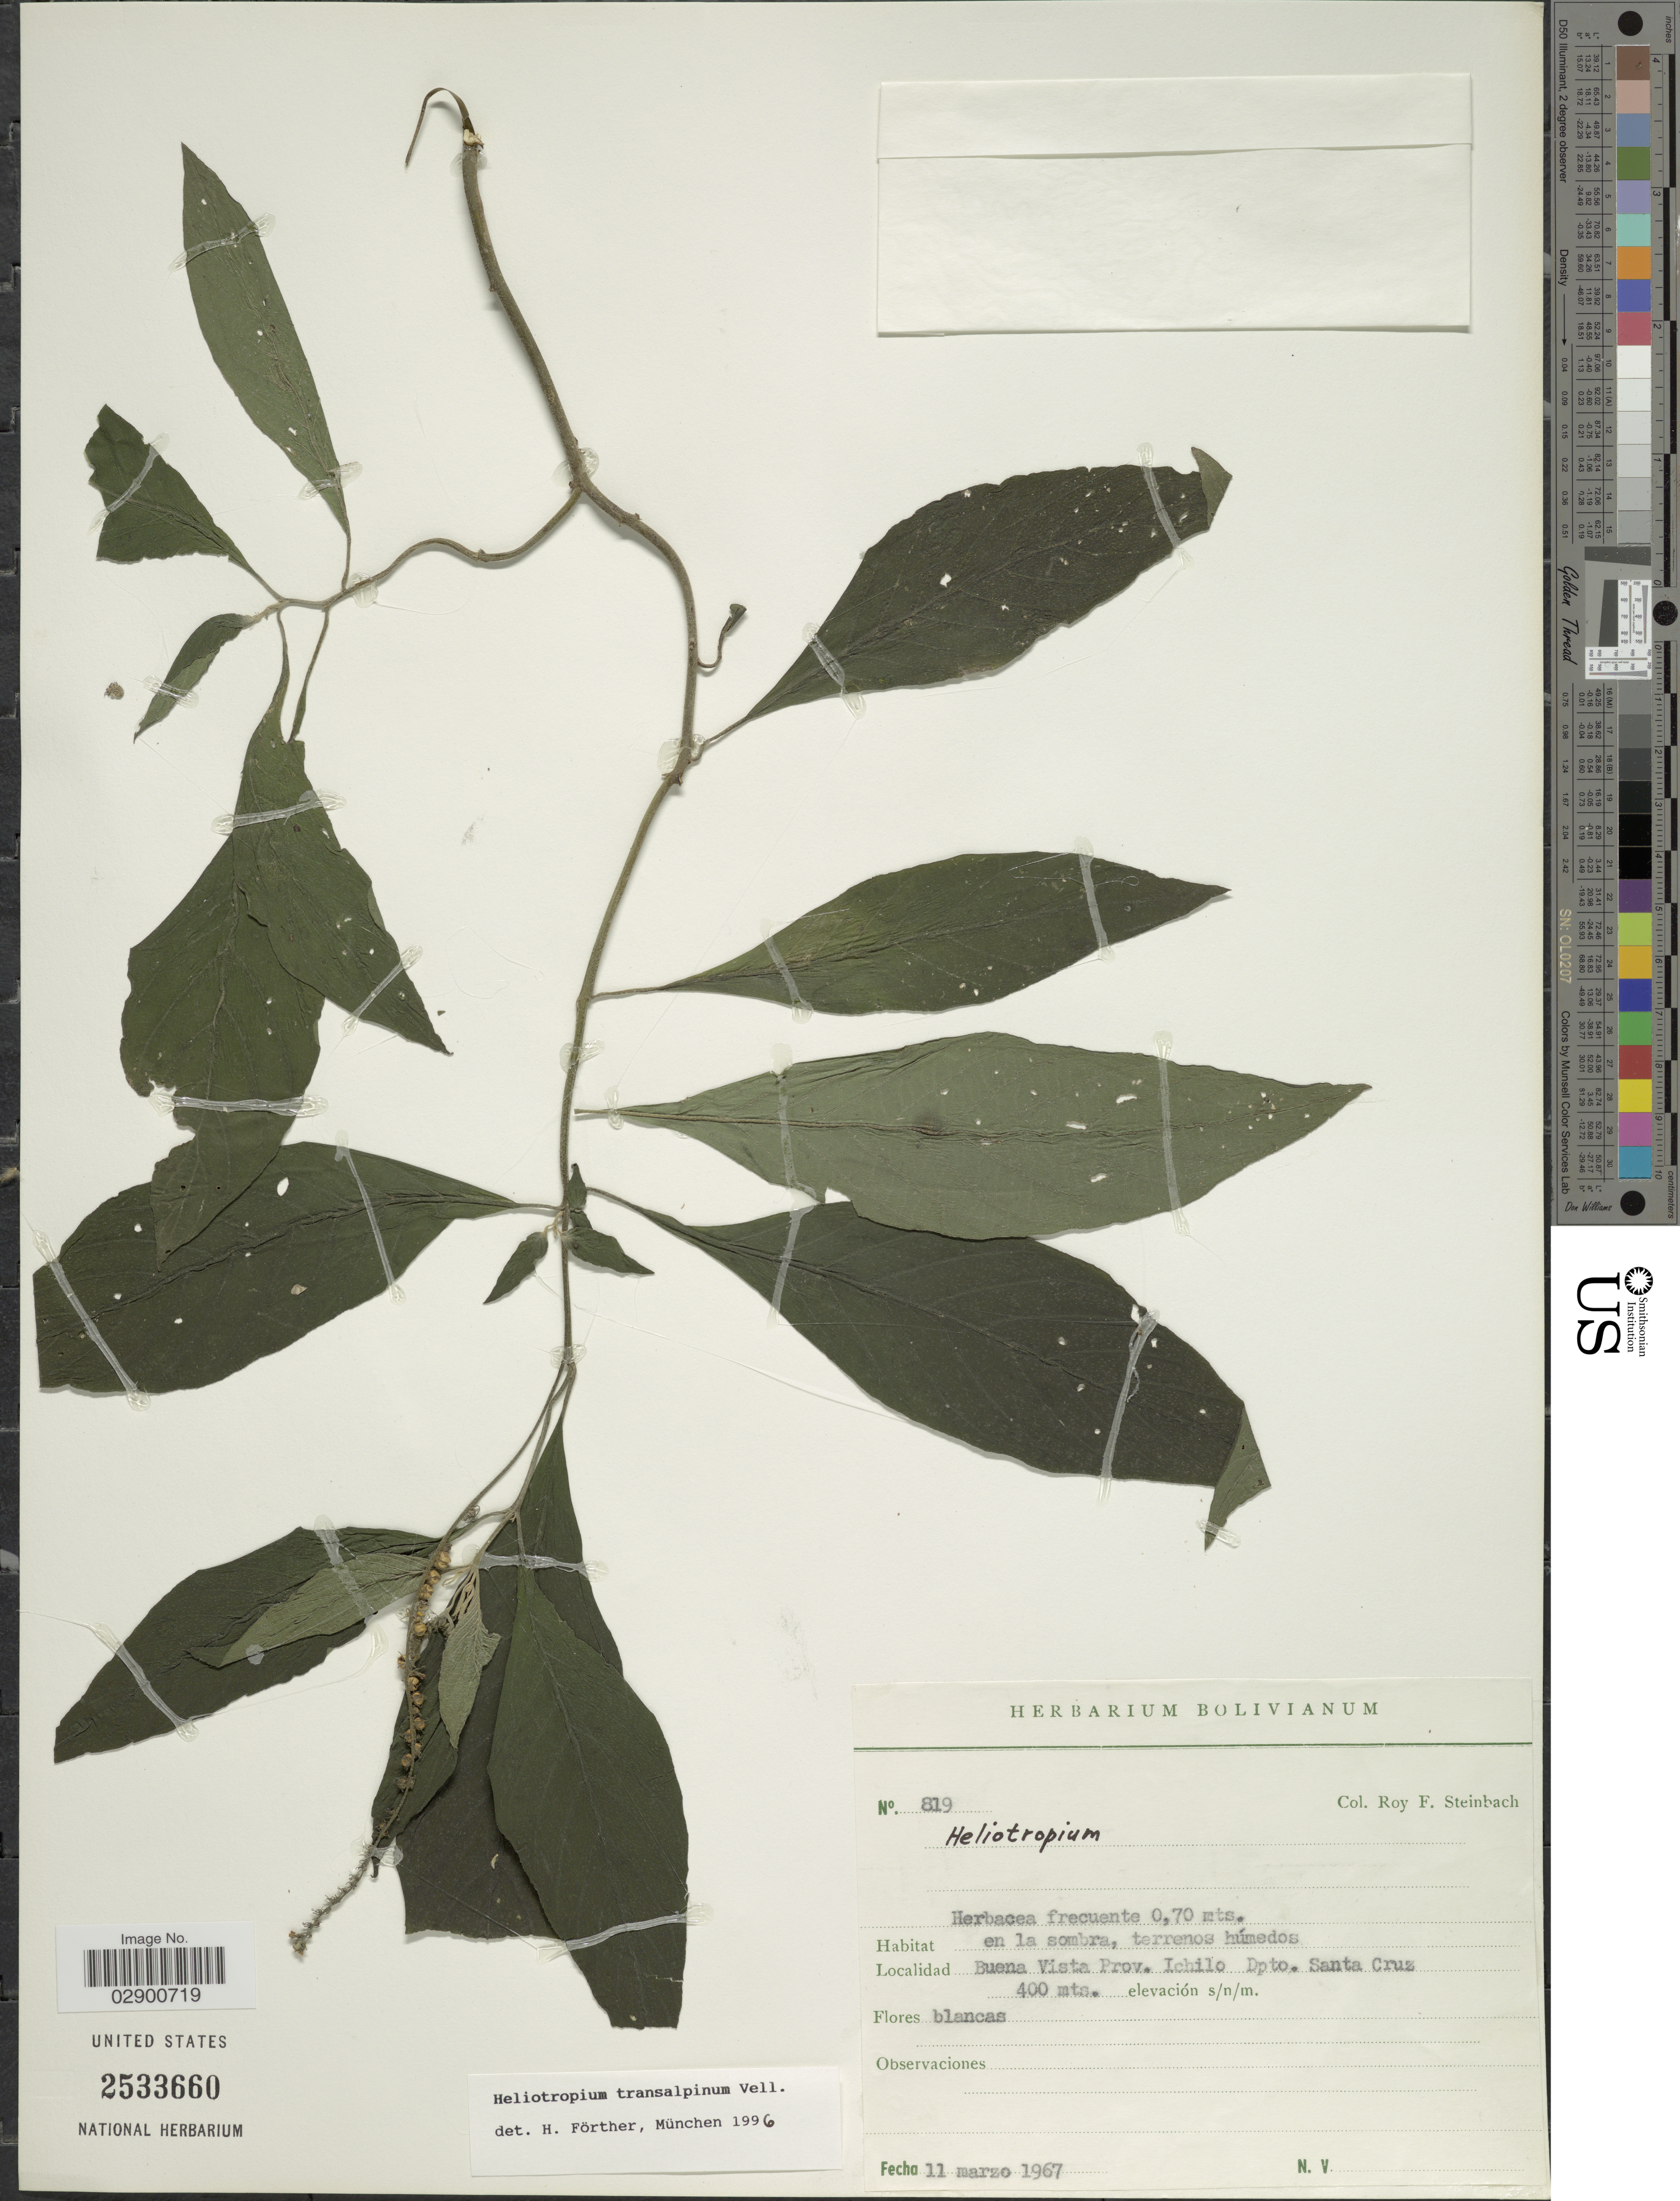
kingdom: Plantae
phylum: Tracheophyta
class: Magnoliopsida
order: Boraginales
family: Heliotropiaceae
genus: Heliotropium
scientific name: Heliotropium transalpinum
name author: Vell.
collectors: R. F. Steinbach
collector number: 819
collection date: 1967-03-11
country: Bolivia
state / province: Santa Cruz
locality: Buena Vista Prov. Ichilo Dpto. Santa Cruz.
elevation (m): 400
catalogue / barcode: US 2533660